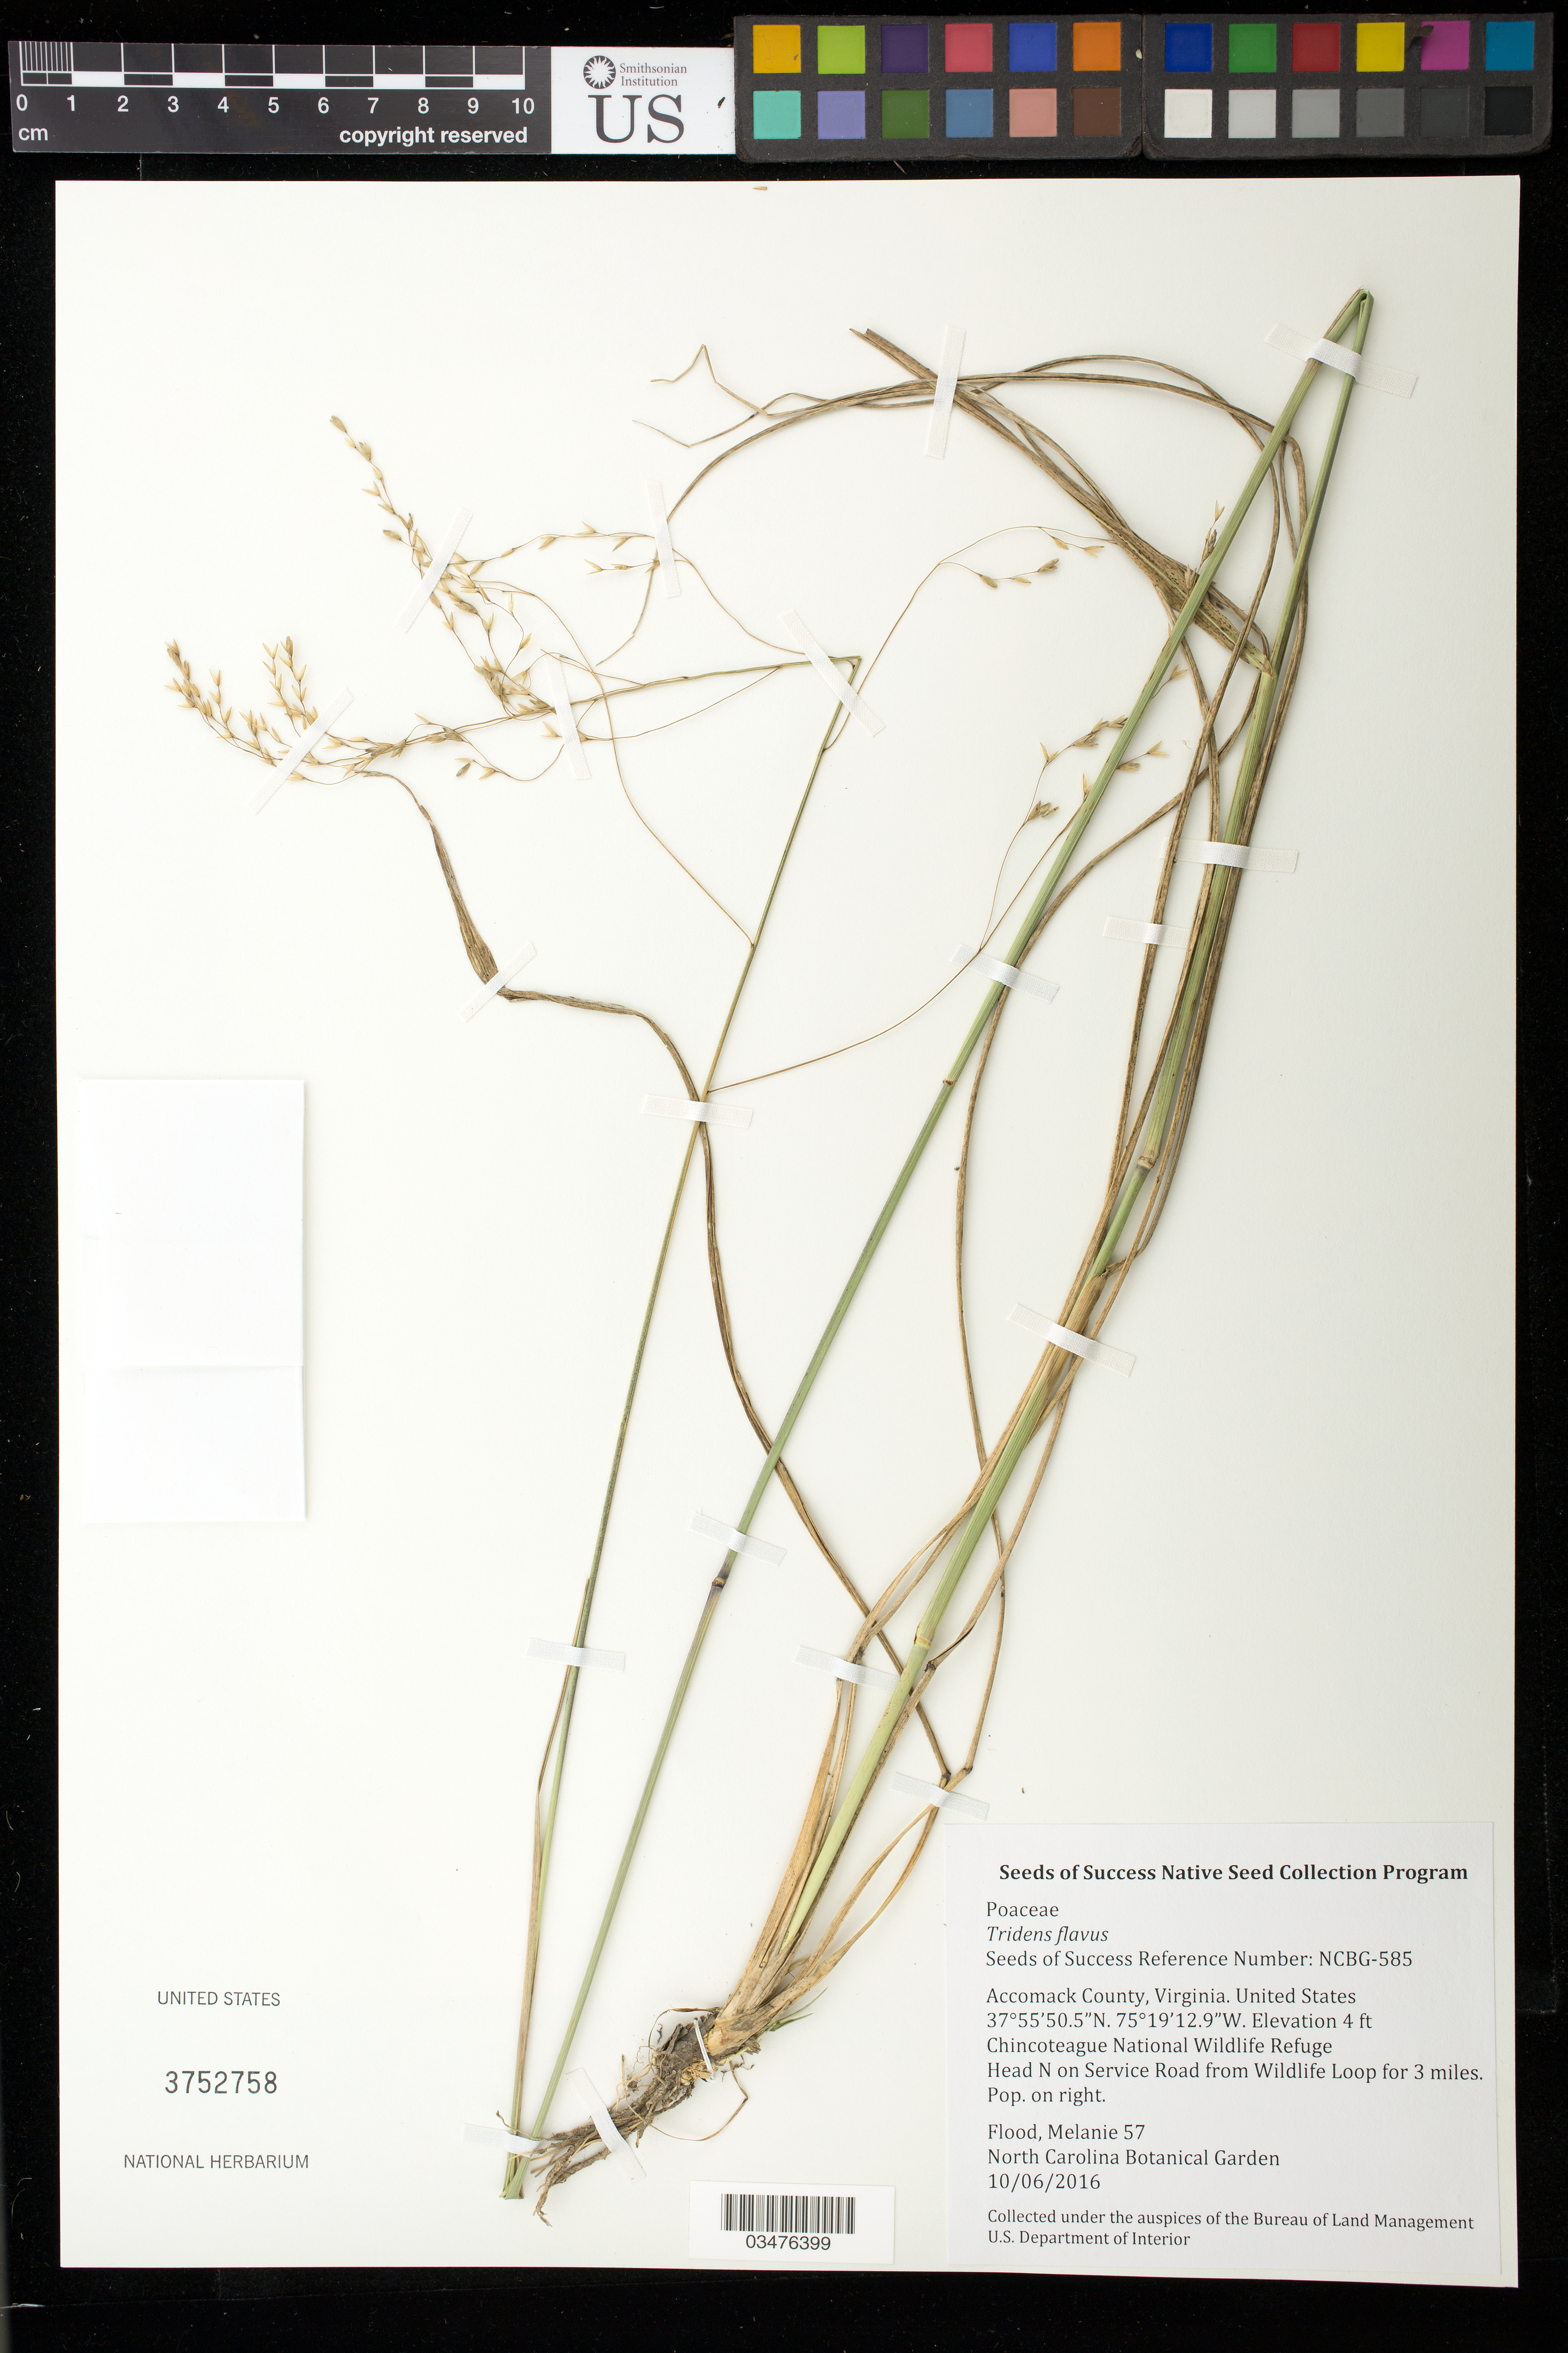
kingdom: Plantae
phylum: Tracheophyta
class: Liliopsida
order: Poales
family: Poaceae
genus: Tridens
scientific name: Tridens flavus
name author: (L.) Hitchc.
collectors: M. Flood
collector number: NCBG-585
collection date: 2016-10-06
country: United States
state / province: Virginia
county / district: Accomack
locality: Chincoteague National Wildlife Refuge, Service Rd. from Wildlife Loop for 3 mi.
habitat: Roaside grassland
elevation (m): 1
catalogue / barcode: US 3752758